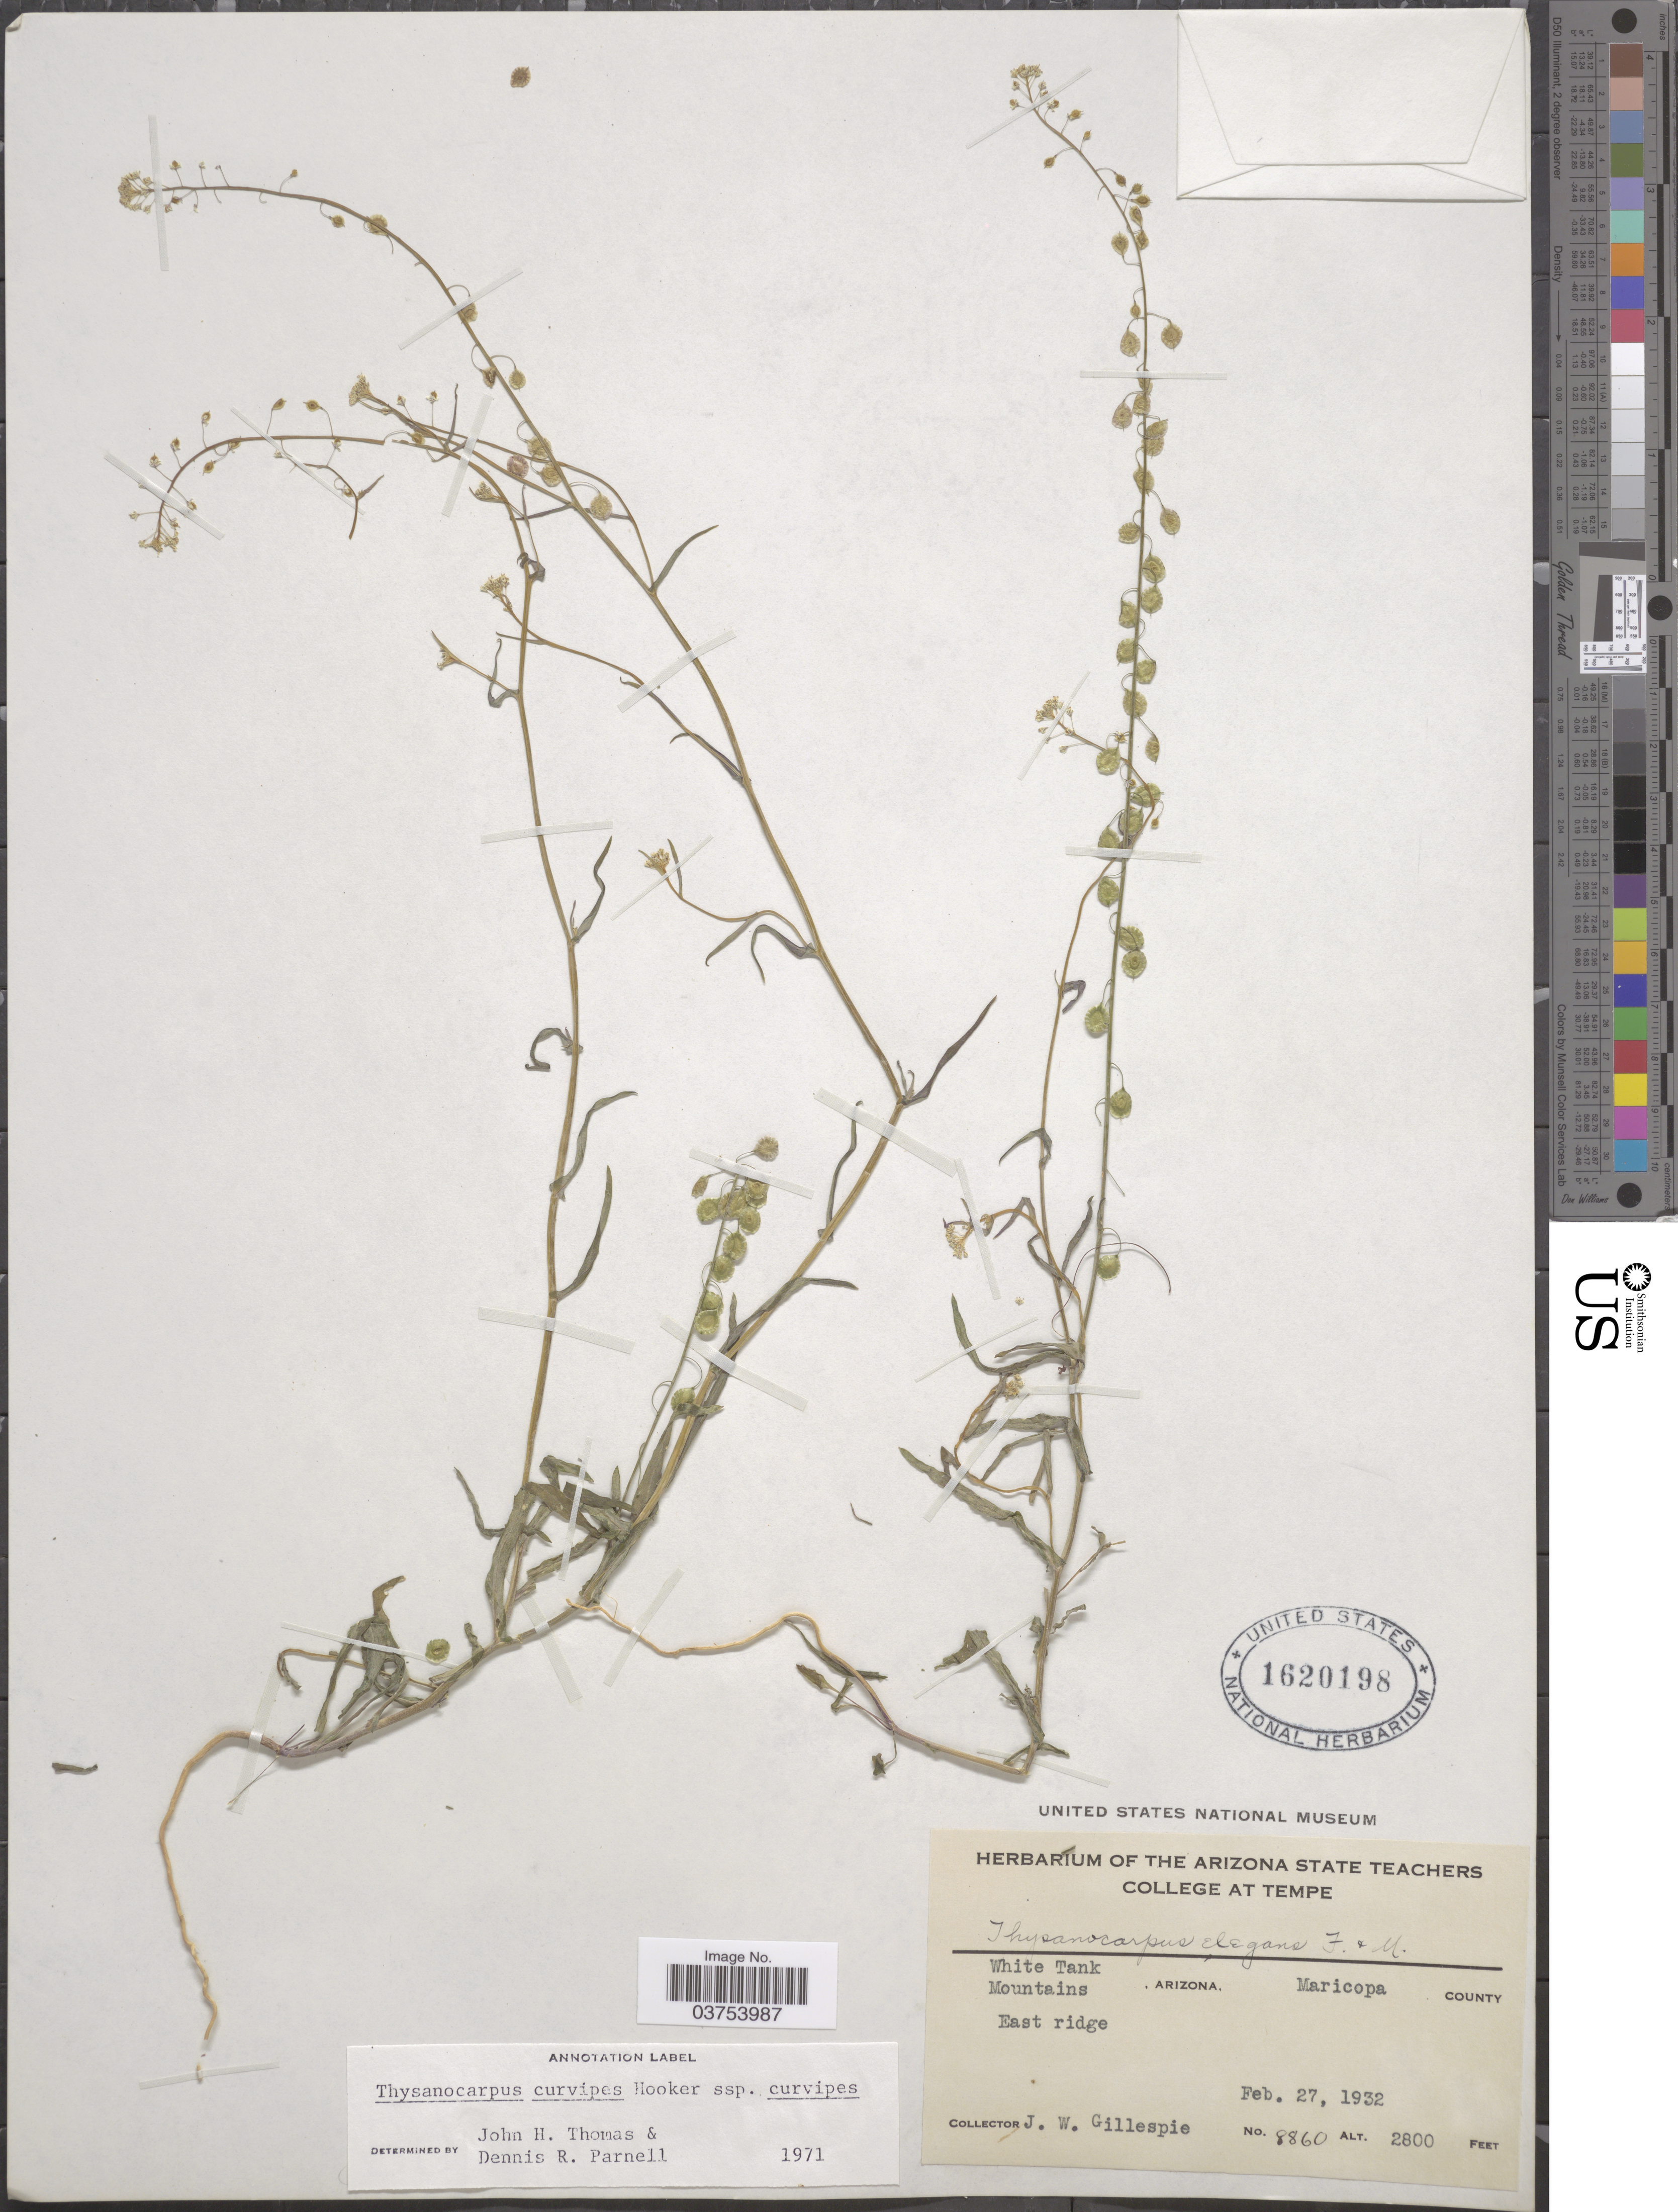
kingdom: Plantae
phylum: Tracheophyta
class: Magnoliopsida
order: Brassicales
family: Brassicaceae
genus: Thysanocarpus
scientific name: Thysanocarpus curvipes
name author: Hook.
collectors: J. W. Gillespie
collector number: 8860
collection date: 1932-02-27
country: United States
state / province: Arizona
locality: White Tank Mountains. Maricopa County. East ridge.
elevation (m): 853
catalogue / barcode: US 1620198